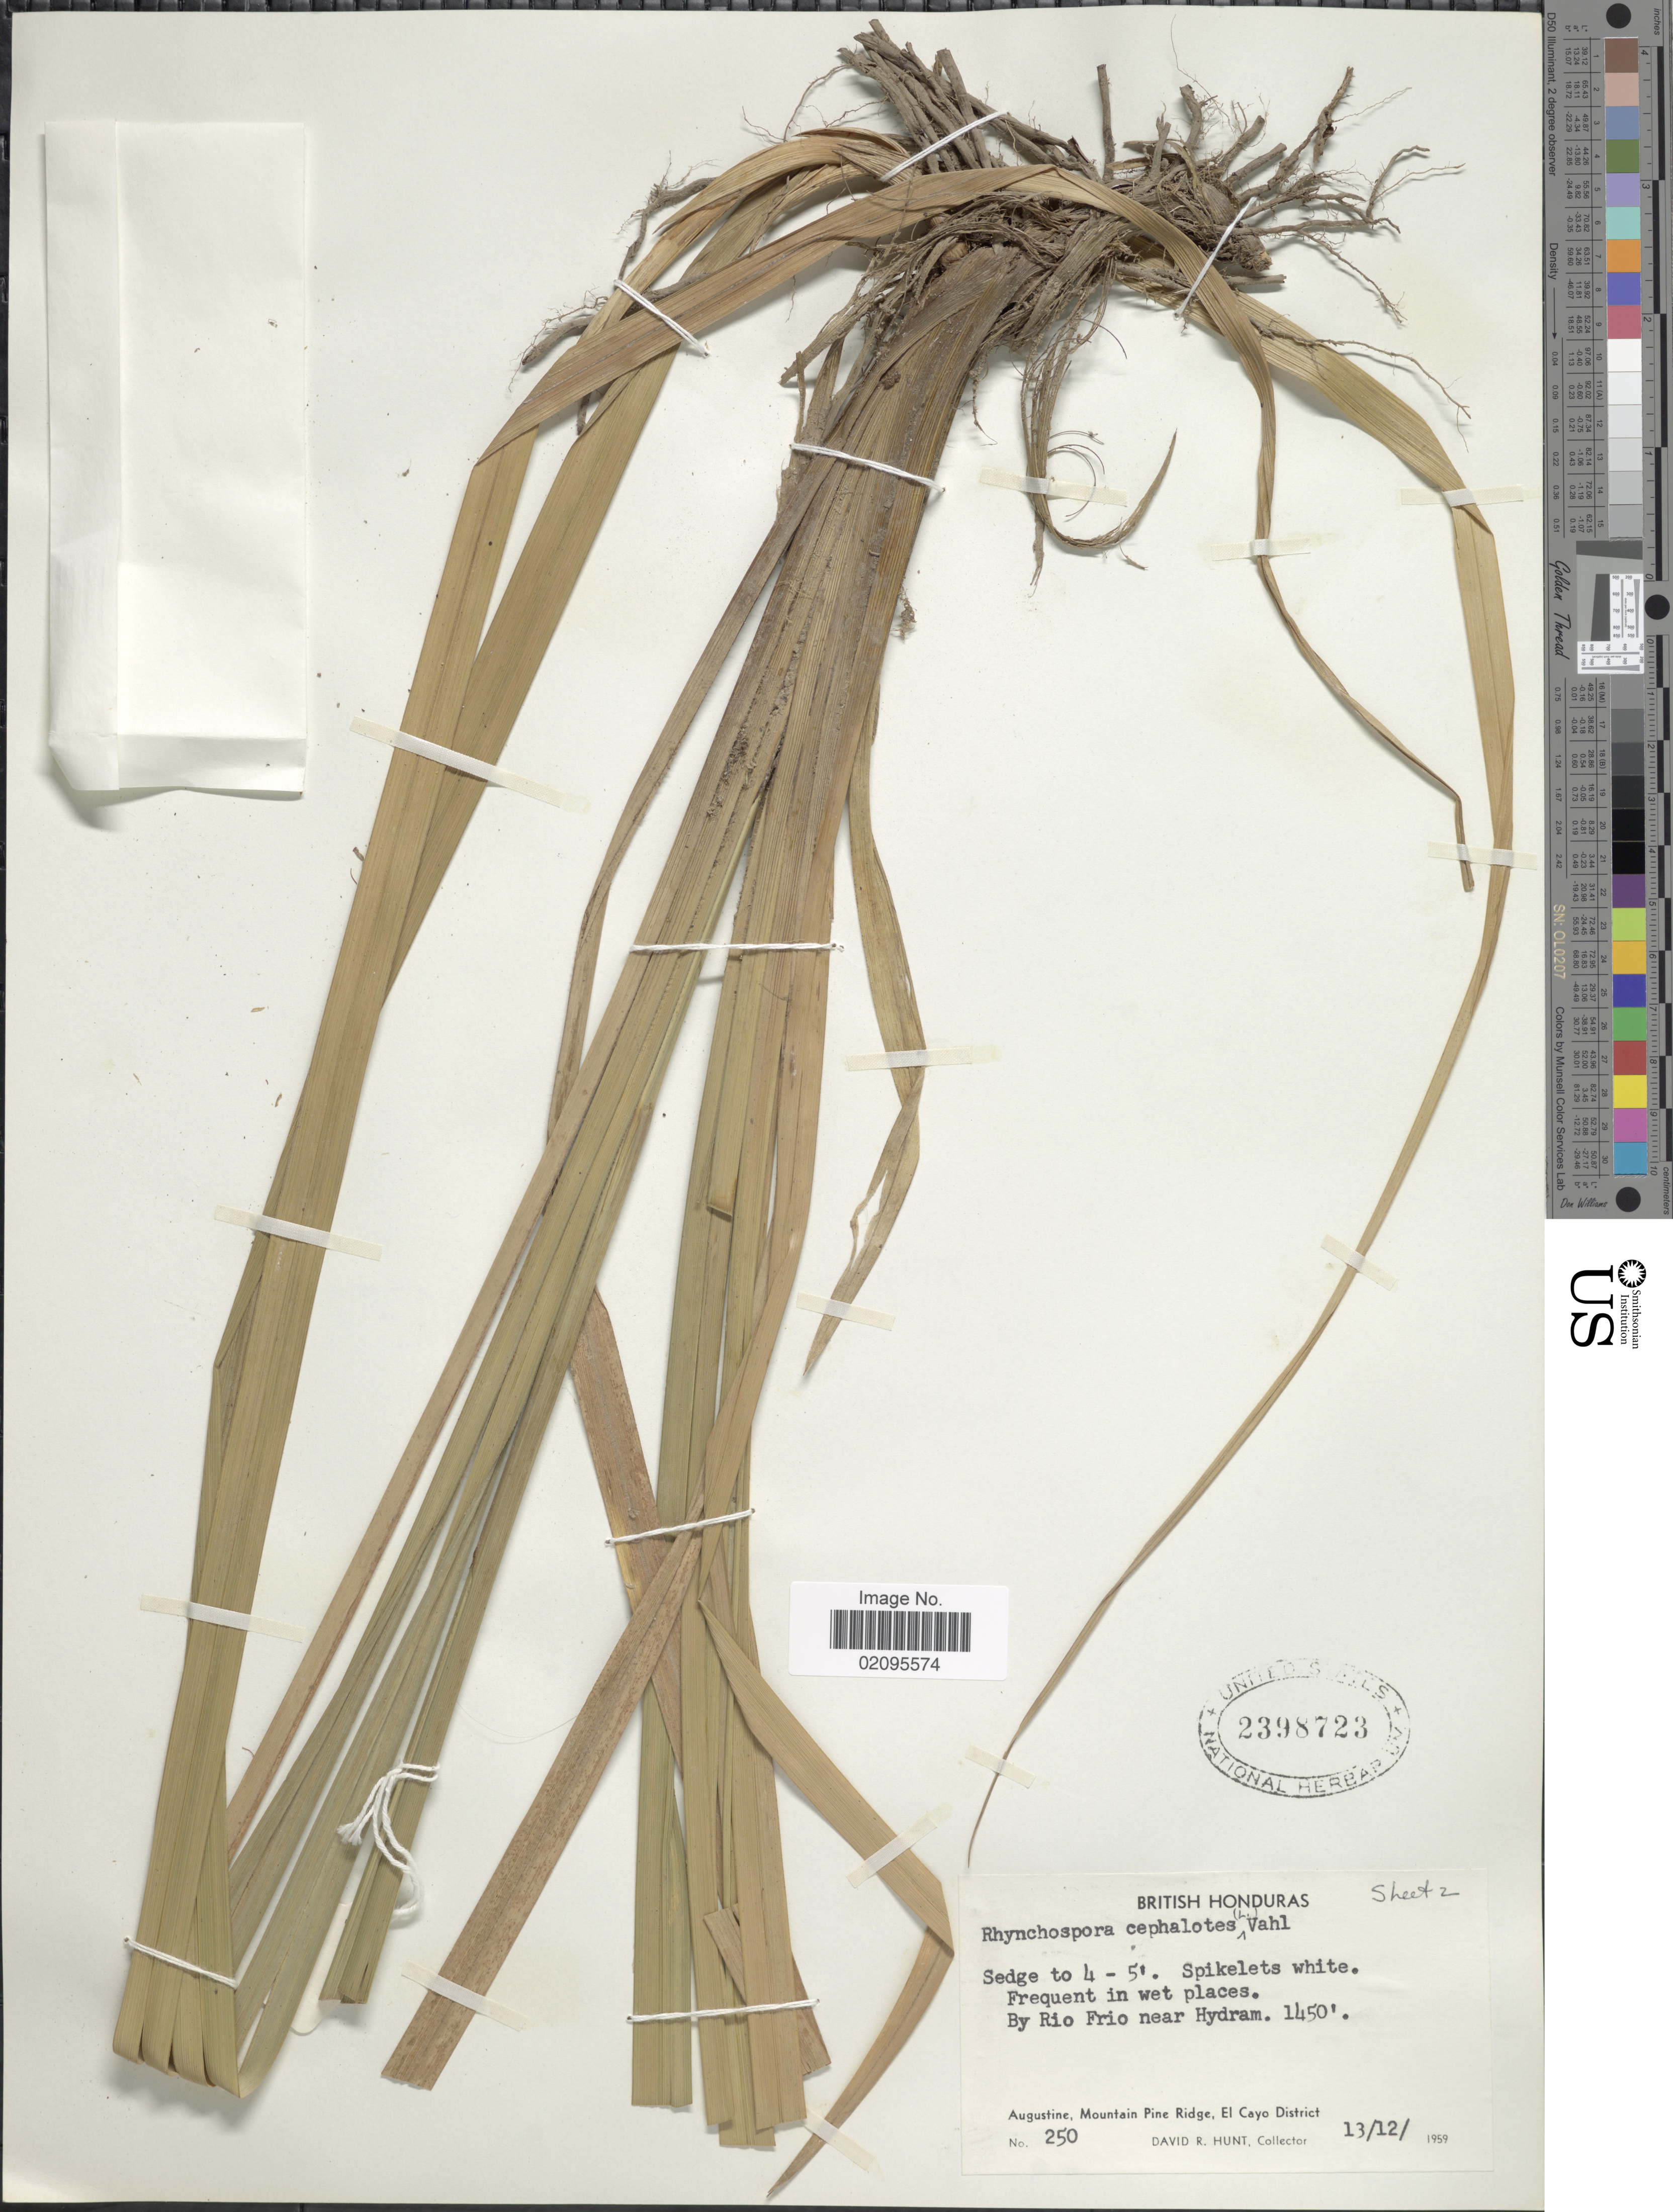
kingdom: Plantae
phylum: Tracheophyta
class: Liliopsida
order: Poales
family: Cyperaceae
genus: Rhynchospora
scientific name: Rhynchospora cephalotes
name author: (L.) Vahl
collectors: D. R. Hunt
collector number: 250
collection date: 1959-12-13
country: Belize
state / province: Cayo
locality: British Honduras, by Rio Frio near Hydram, Augustine, Mountain Pine Ridge, El Cayo District.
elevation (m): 442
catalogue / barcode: US 2398723